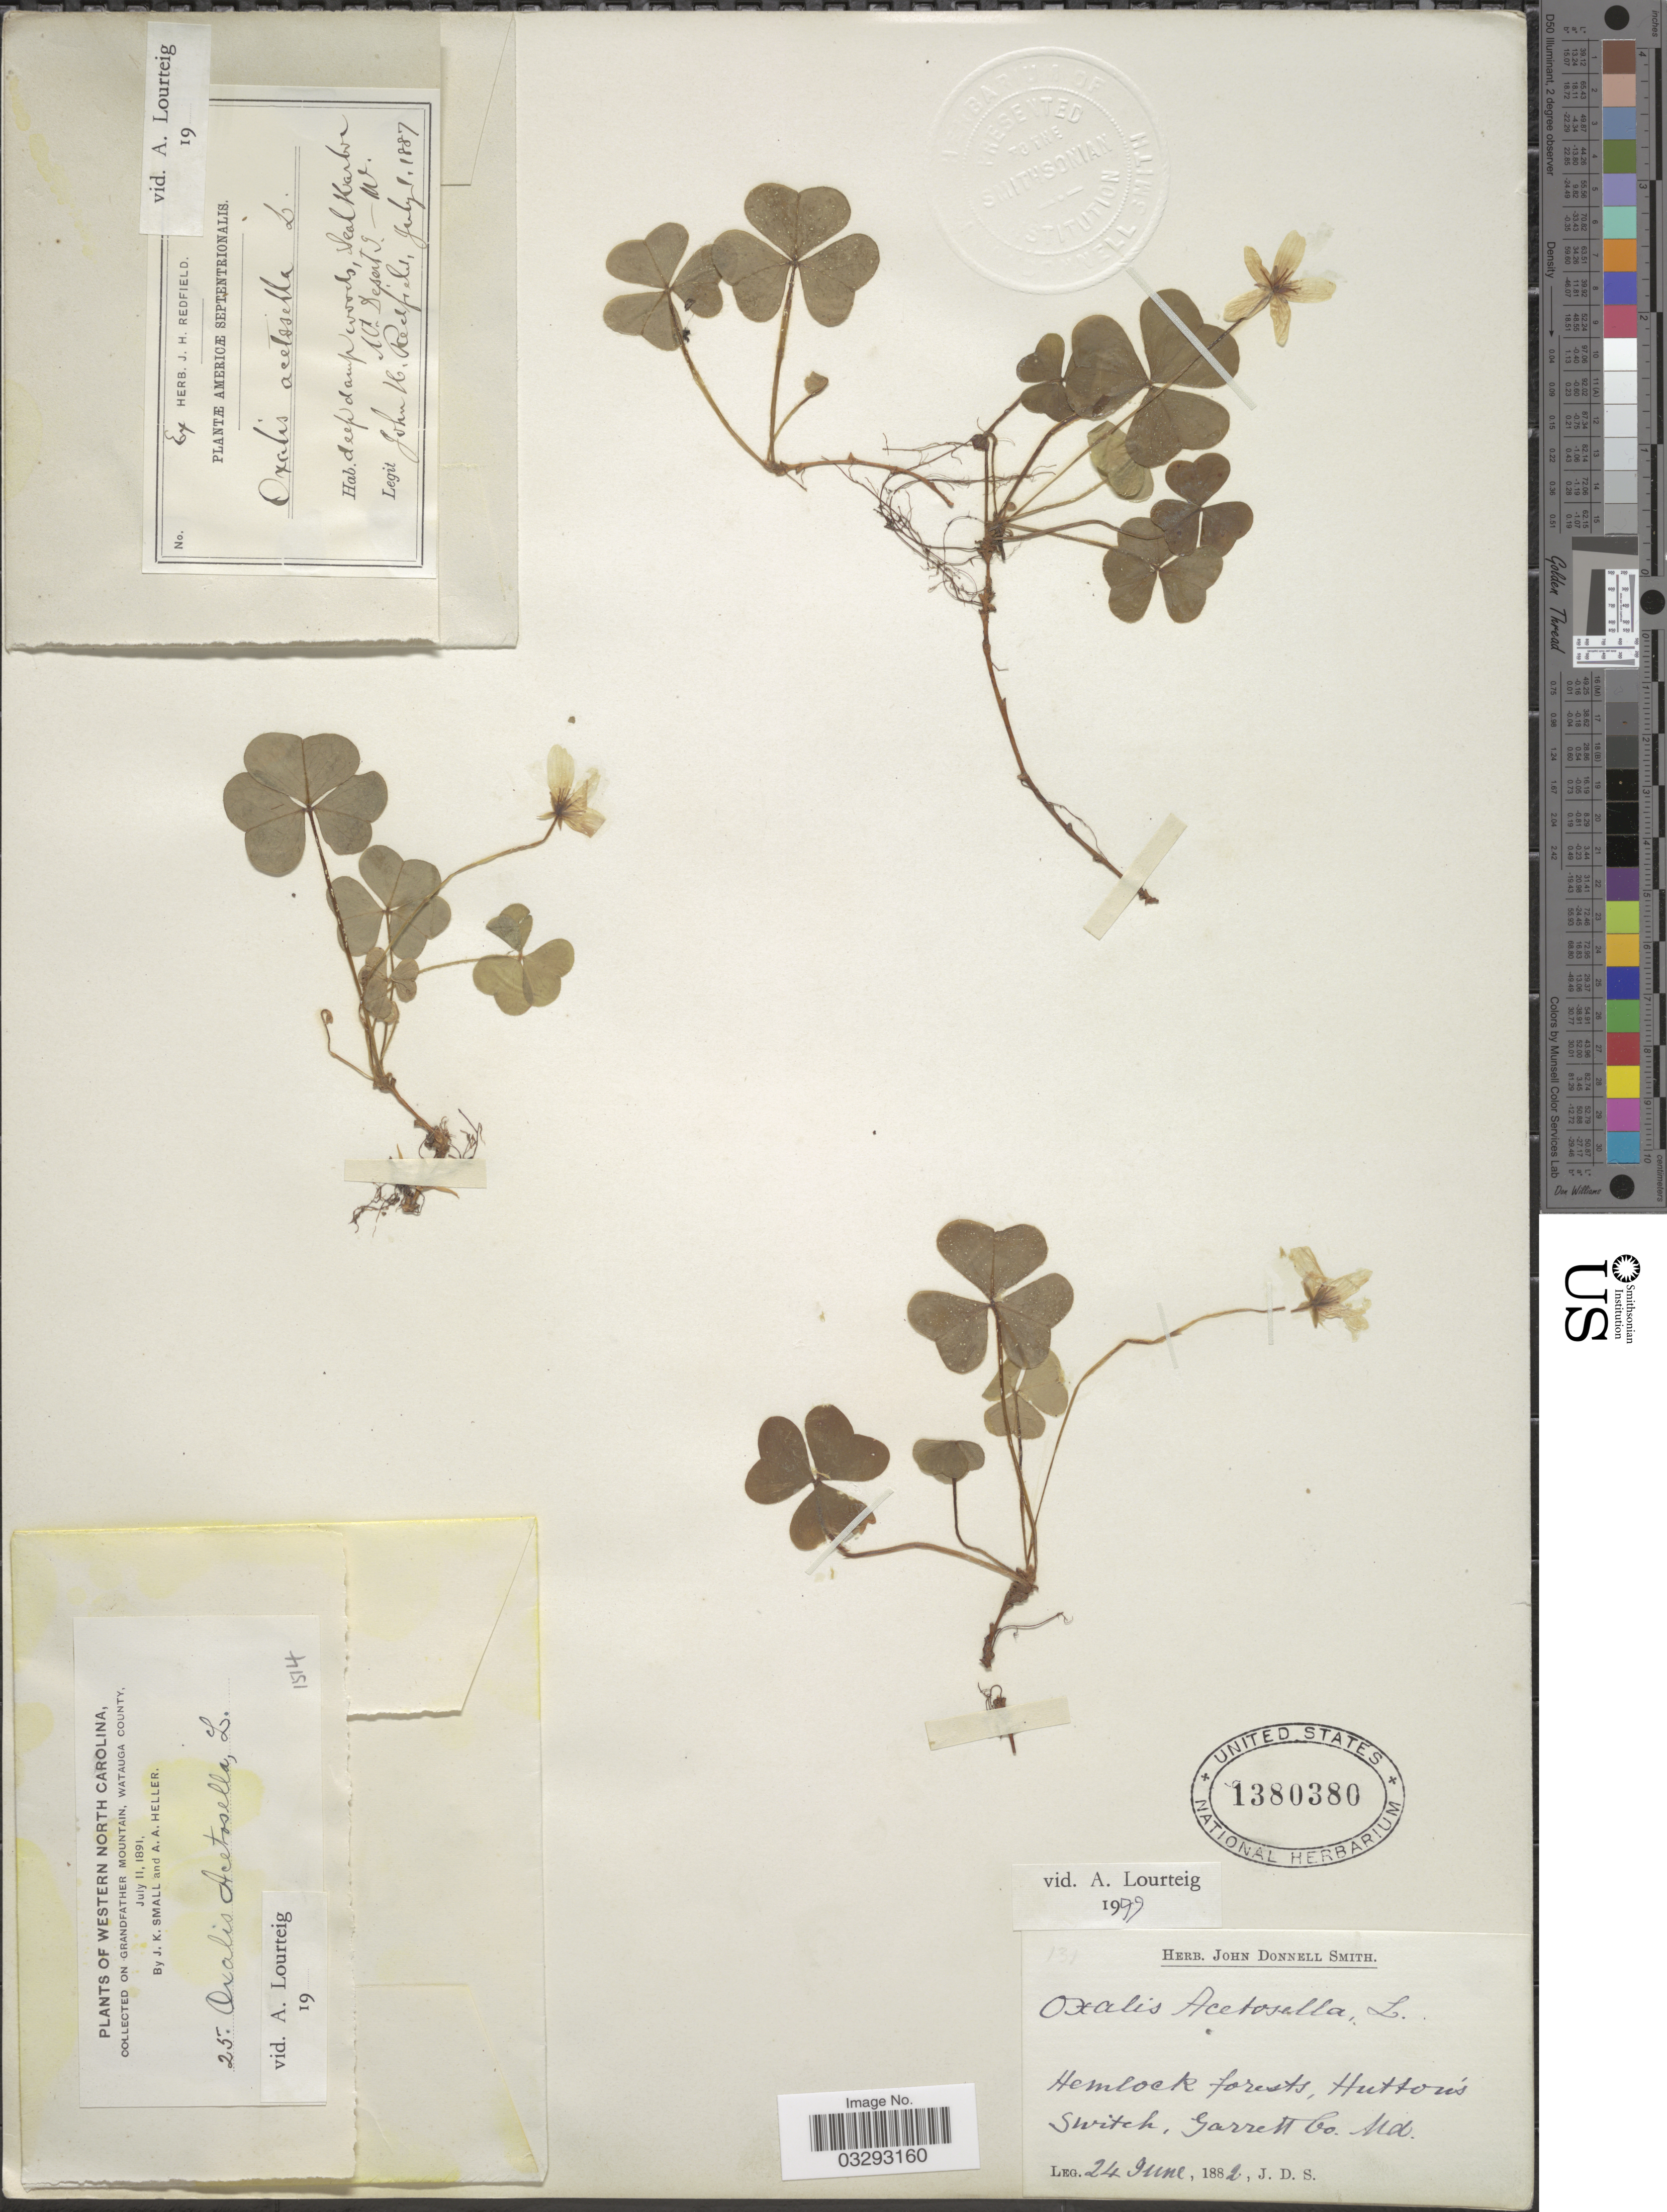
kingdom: Plantae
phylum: Tracheophyta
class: Magnoliopsida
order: Oxalidales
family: Oxalidaceae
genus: Oxalis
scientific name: Oxalis acetosella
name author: L.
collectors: J. Redfield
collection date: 1887-07-01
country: United States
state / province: Maine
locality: Seal Harbor. Mt. Desert I. Me.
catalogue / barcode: US 1380380-2